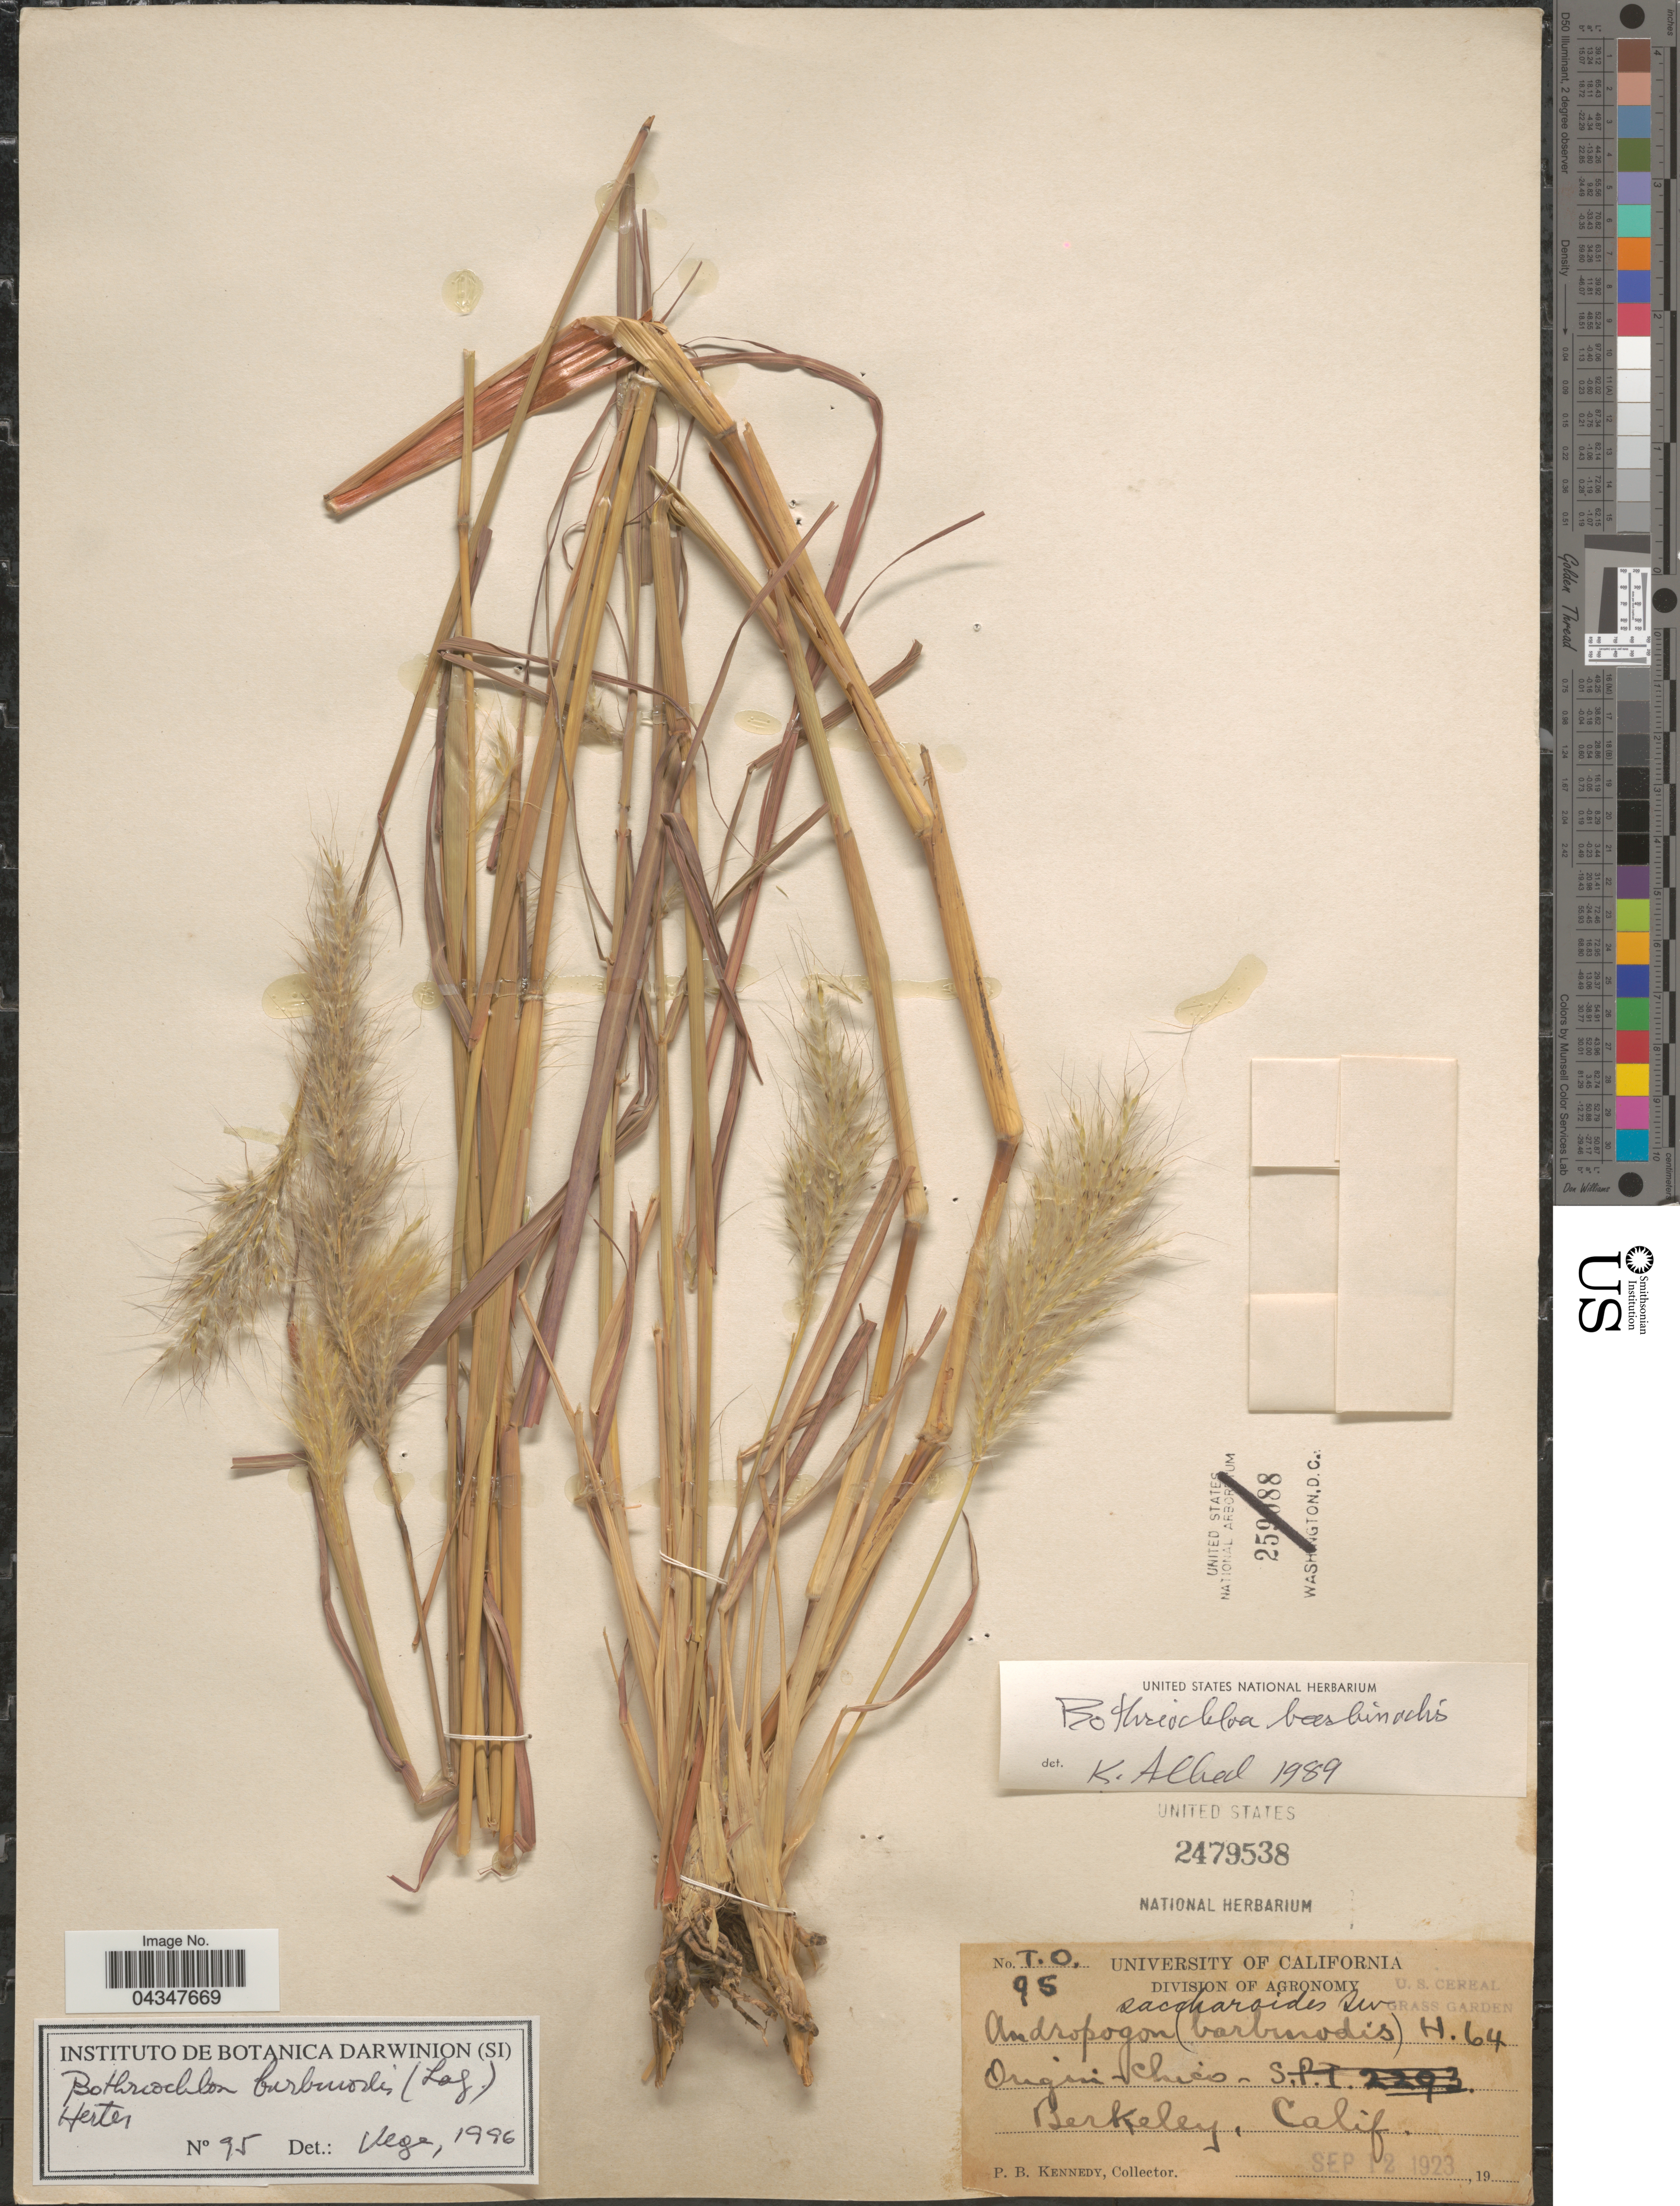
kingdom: Plantae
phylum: Tracheophyta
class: Liliopsida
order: Poales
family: Poaceae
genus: Bothriochloa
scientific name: Bothriochloa barbinodis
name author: (Lag.) Herter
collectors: P. B. Kennedy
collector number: T.O. 95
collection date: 1923-09-12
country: United States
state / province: California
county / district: Alameda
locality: Berkeley.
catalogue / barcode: US 2479538